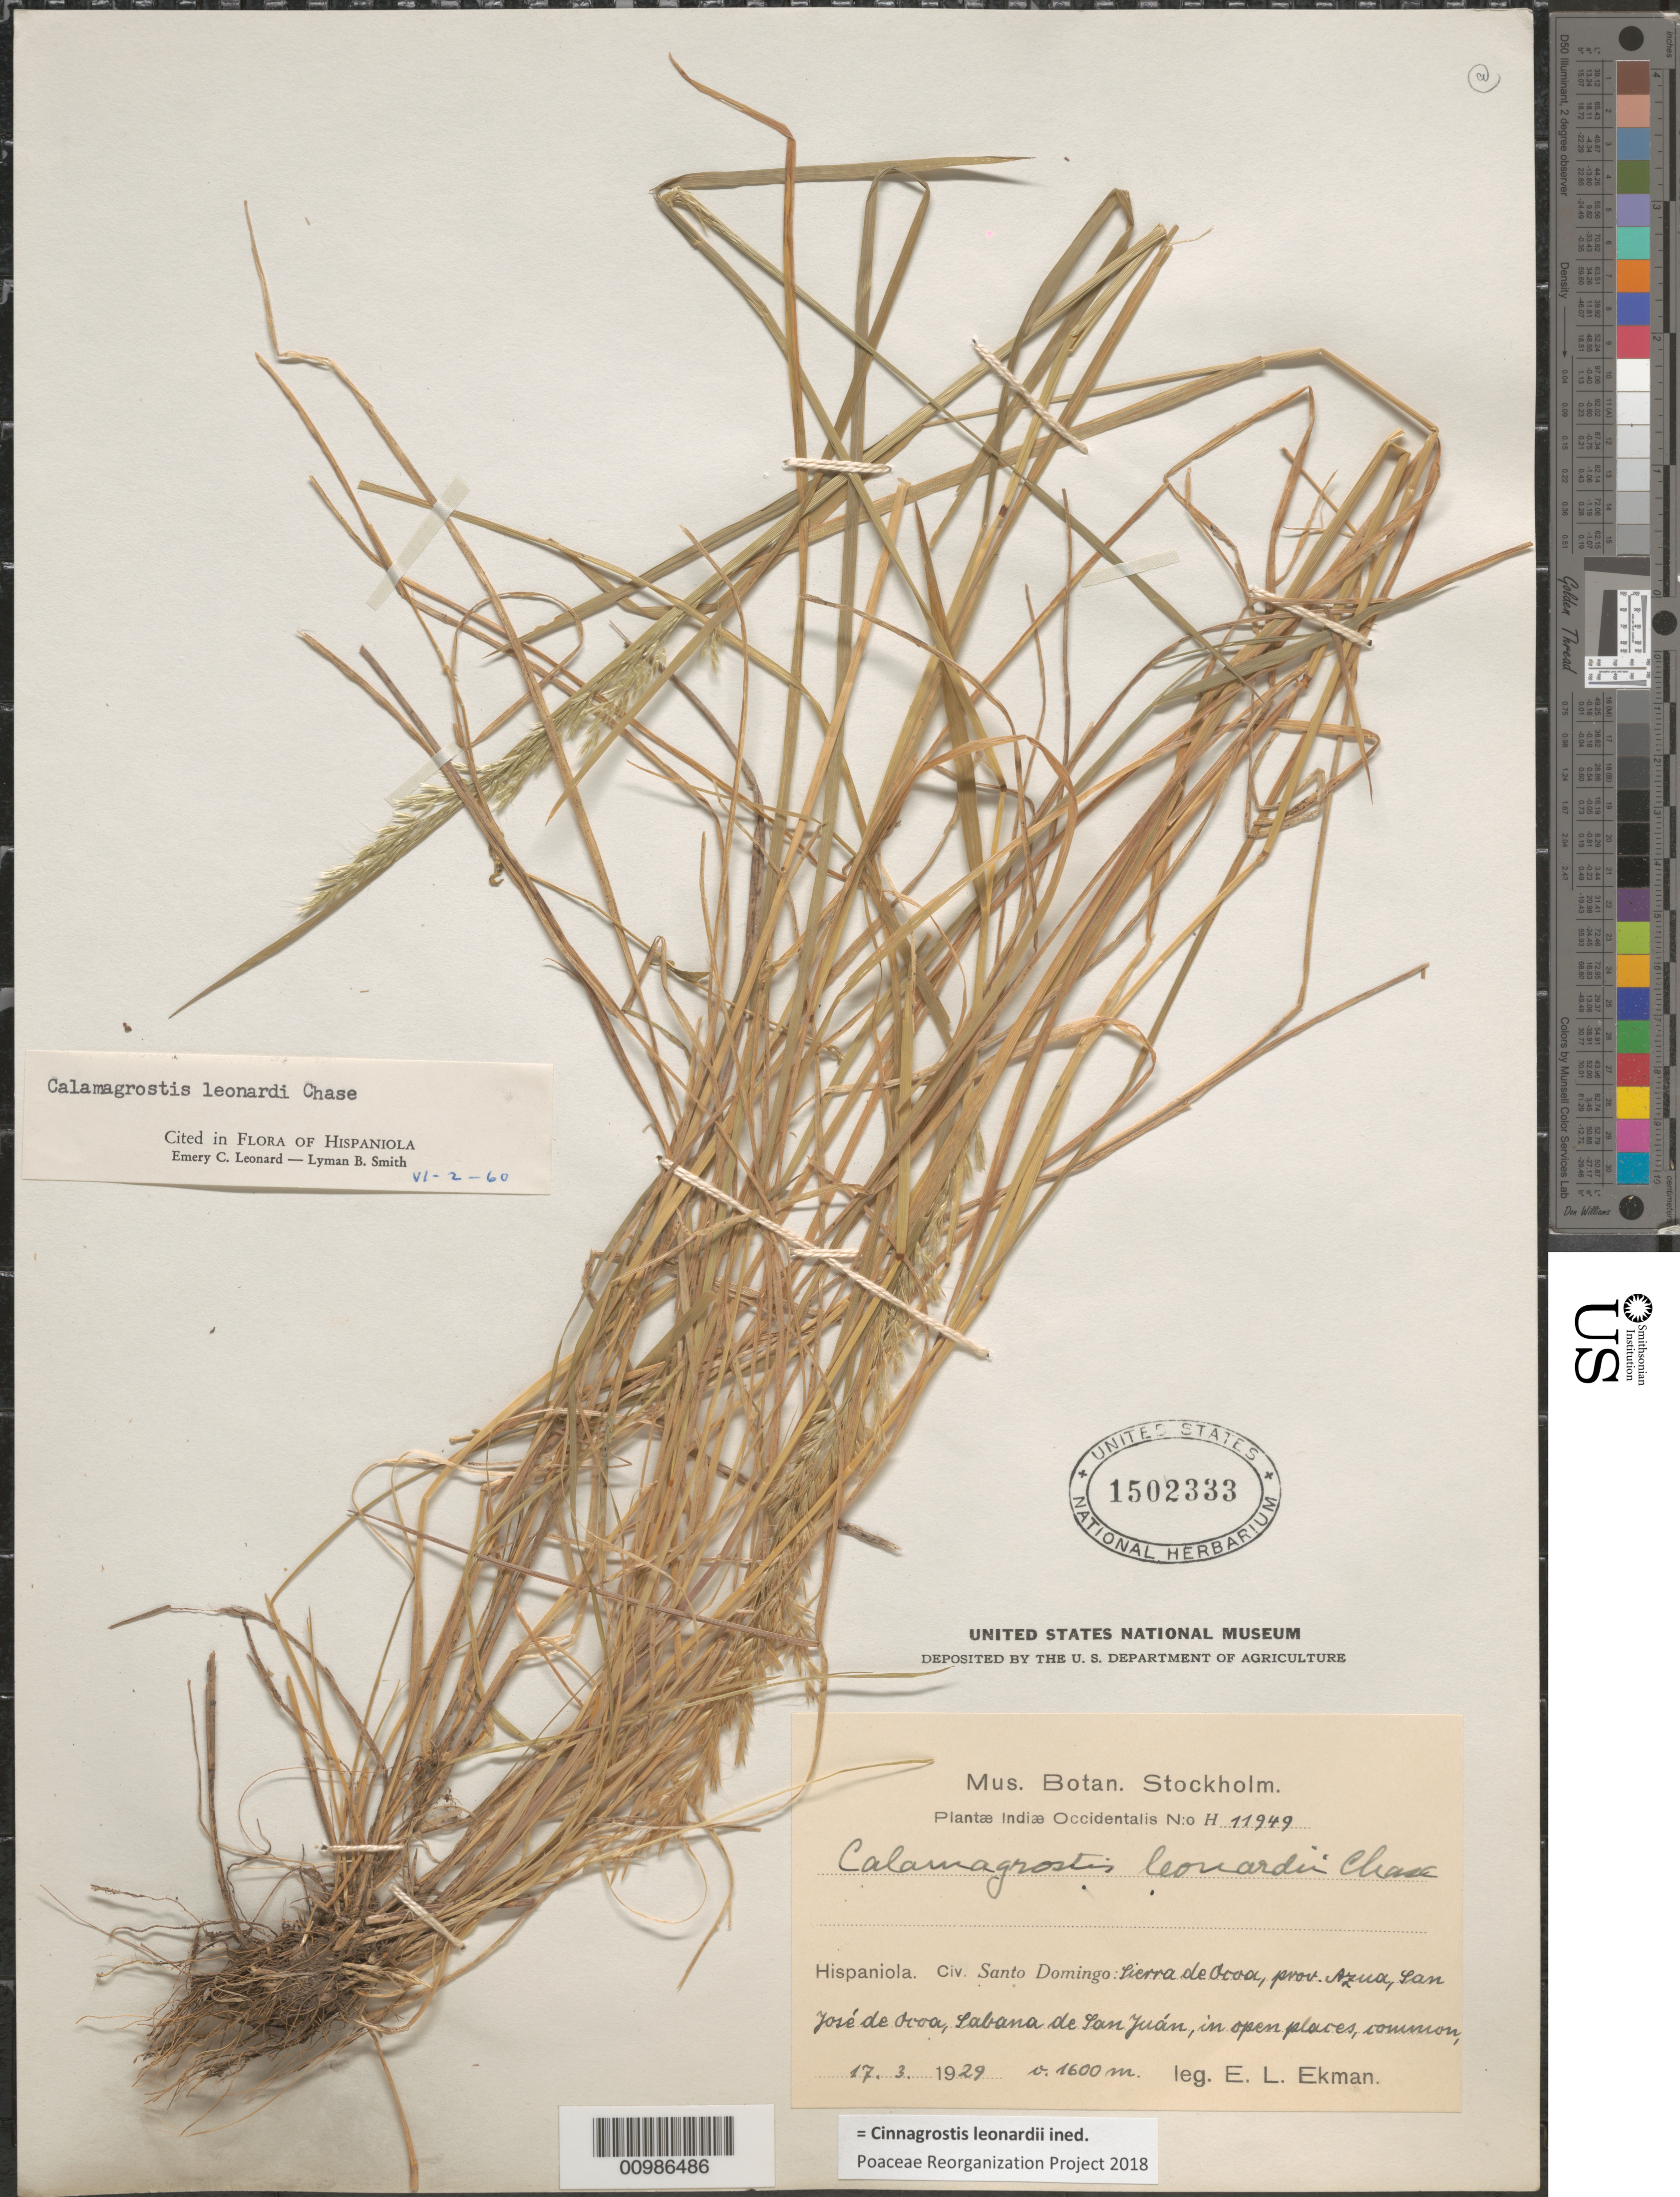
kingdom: Plantae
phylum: Tracheophyta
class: Liliopsida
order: Poales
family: Poaceae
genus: Cinnagrostis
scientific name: Cinnagrostis leonardii ined.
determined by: Poaceae Reorganization Project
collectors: E. L. Ekman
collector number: H 11949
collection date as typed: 17 Mar 1929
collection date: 1929-03-17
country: Dominican Republic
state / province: Azua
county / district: San José de Ocoa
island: Hispaniola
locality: Sierra de Ocoa, Sabana de San Juan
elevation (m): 1600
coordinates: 0 N, 0 E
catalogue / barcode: US 1502333